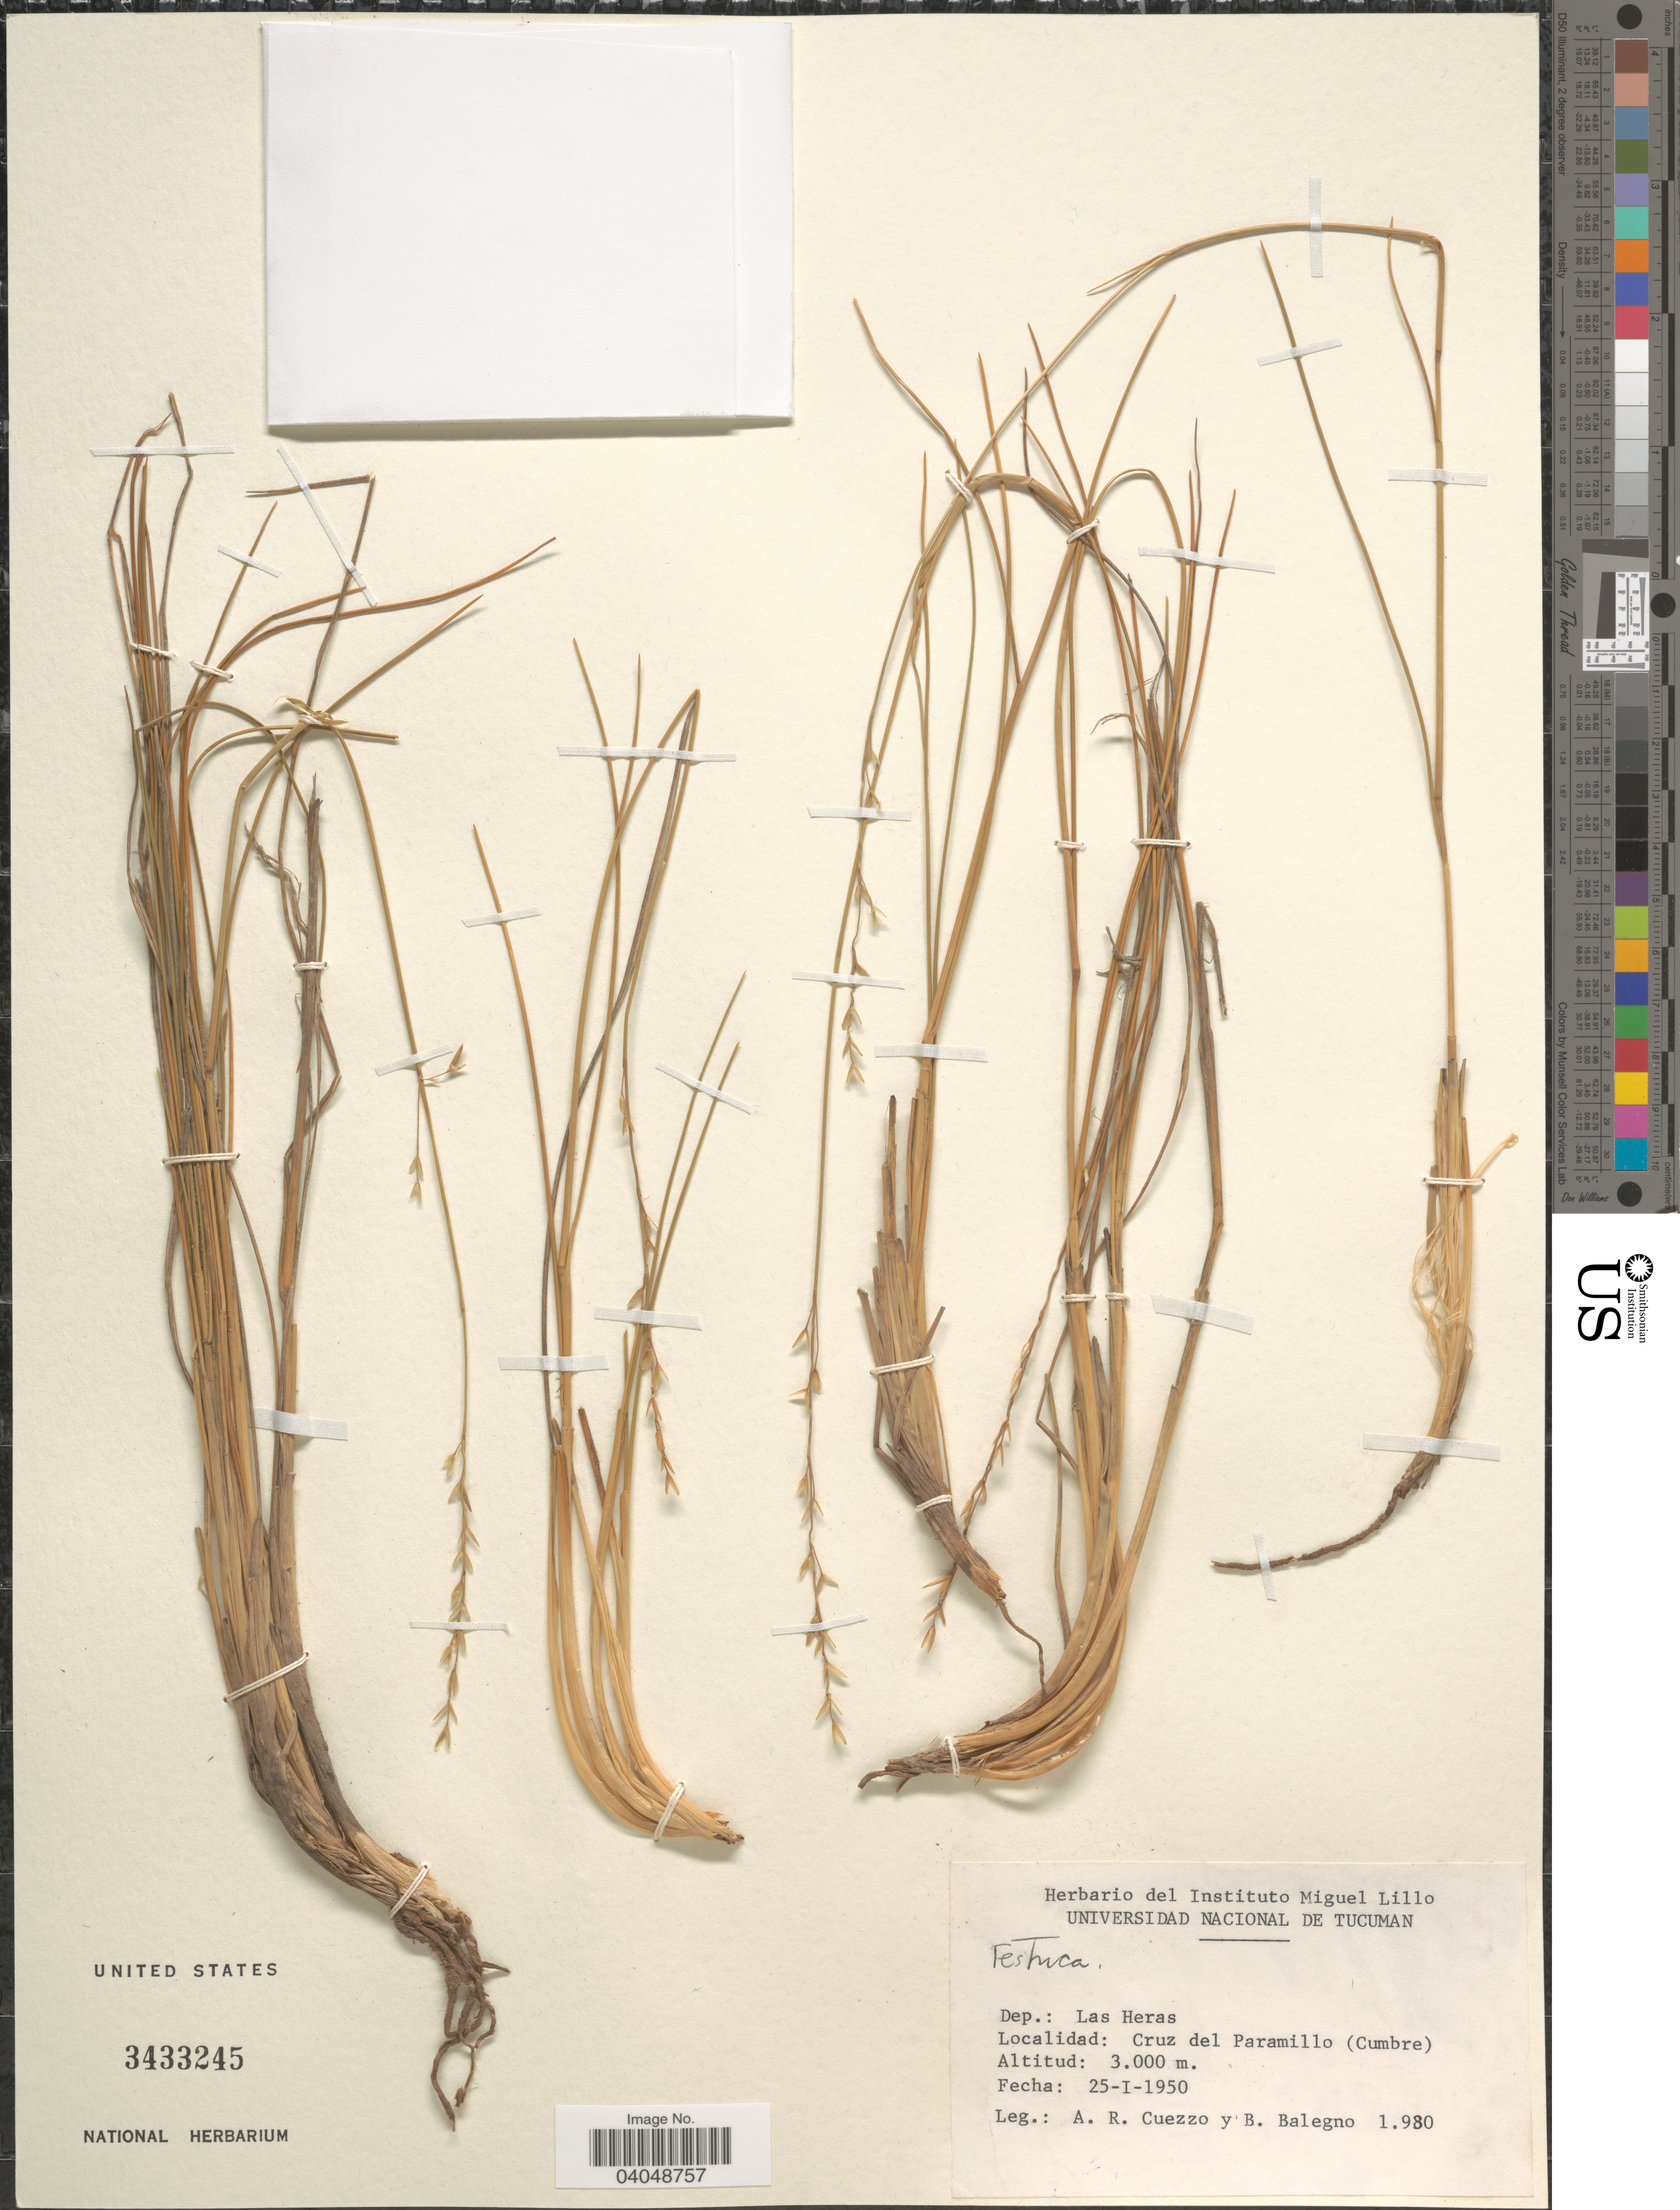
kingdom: Plantae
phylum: Tracheophyta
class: Liliopsida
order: Poales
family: Poaceae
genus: Festuca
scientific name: Festuca sp.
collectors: A. Cuezzo & B. Balegno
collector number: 1980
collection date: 1950-01-25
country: Argentina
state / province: Tucuman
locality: Dep.: Las Heras. Cruz del Paramillo (Cumbre).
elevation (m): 3000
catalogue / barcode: US 3433245